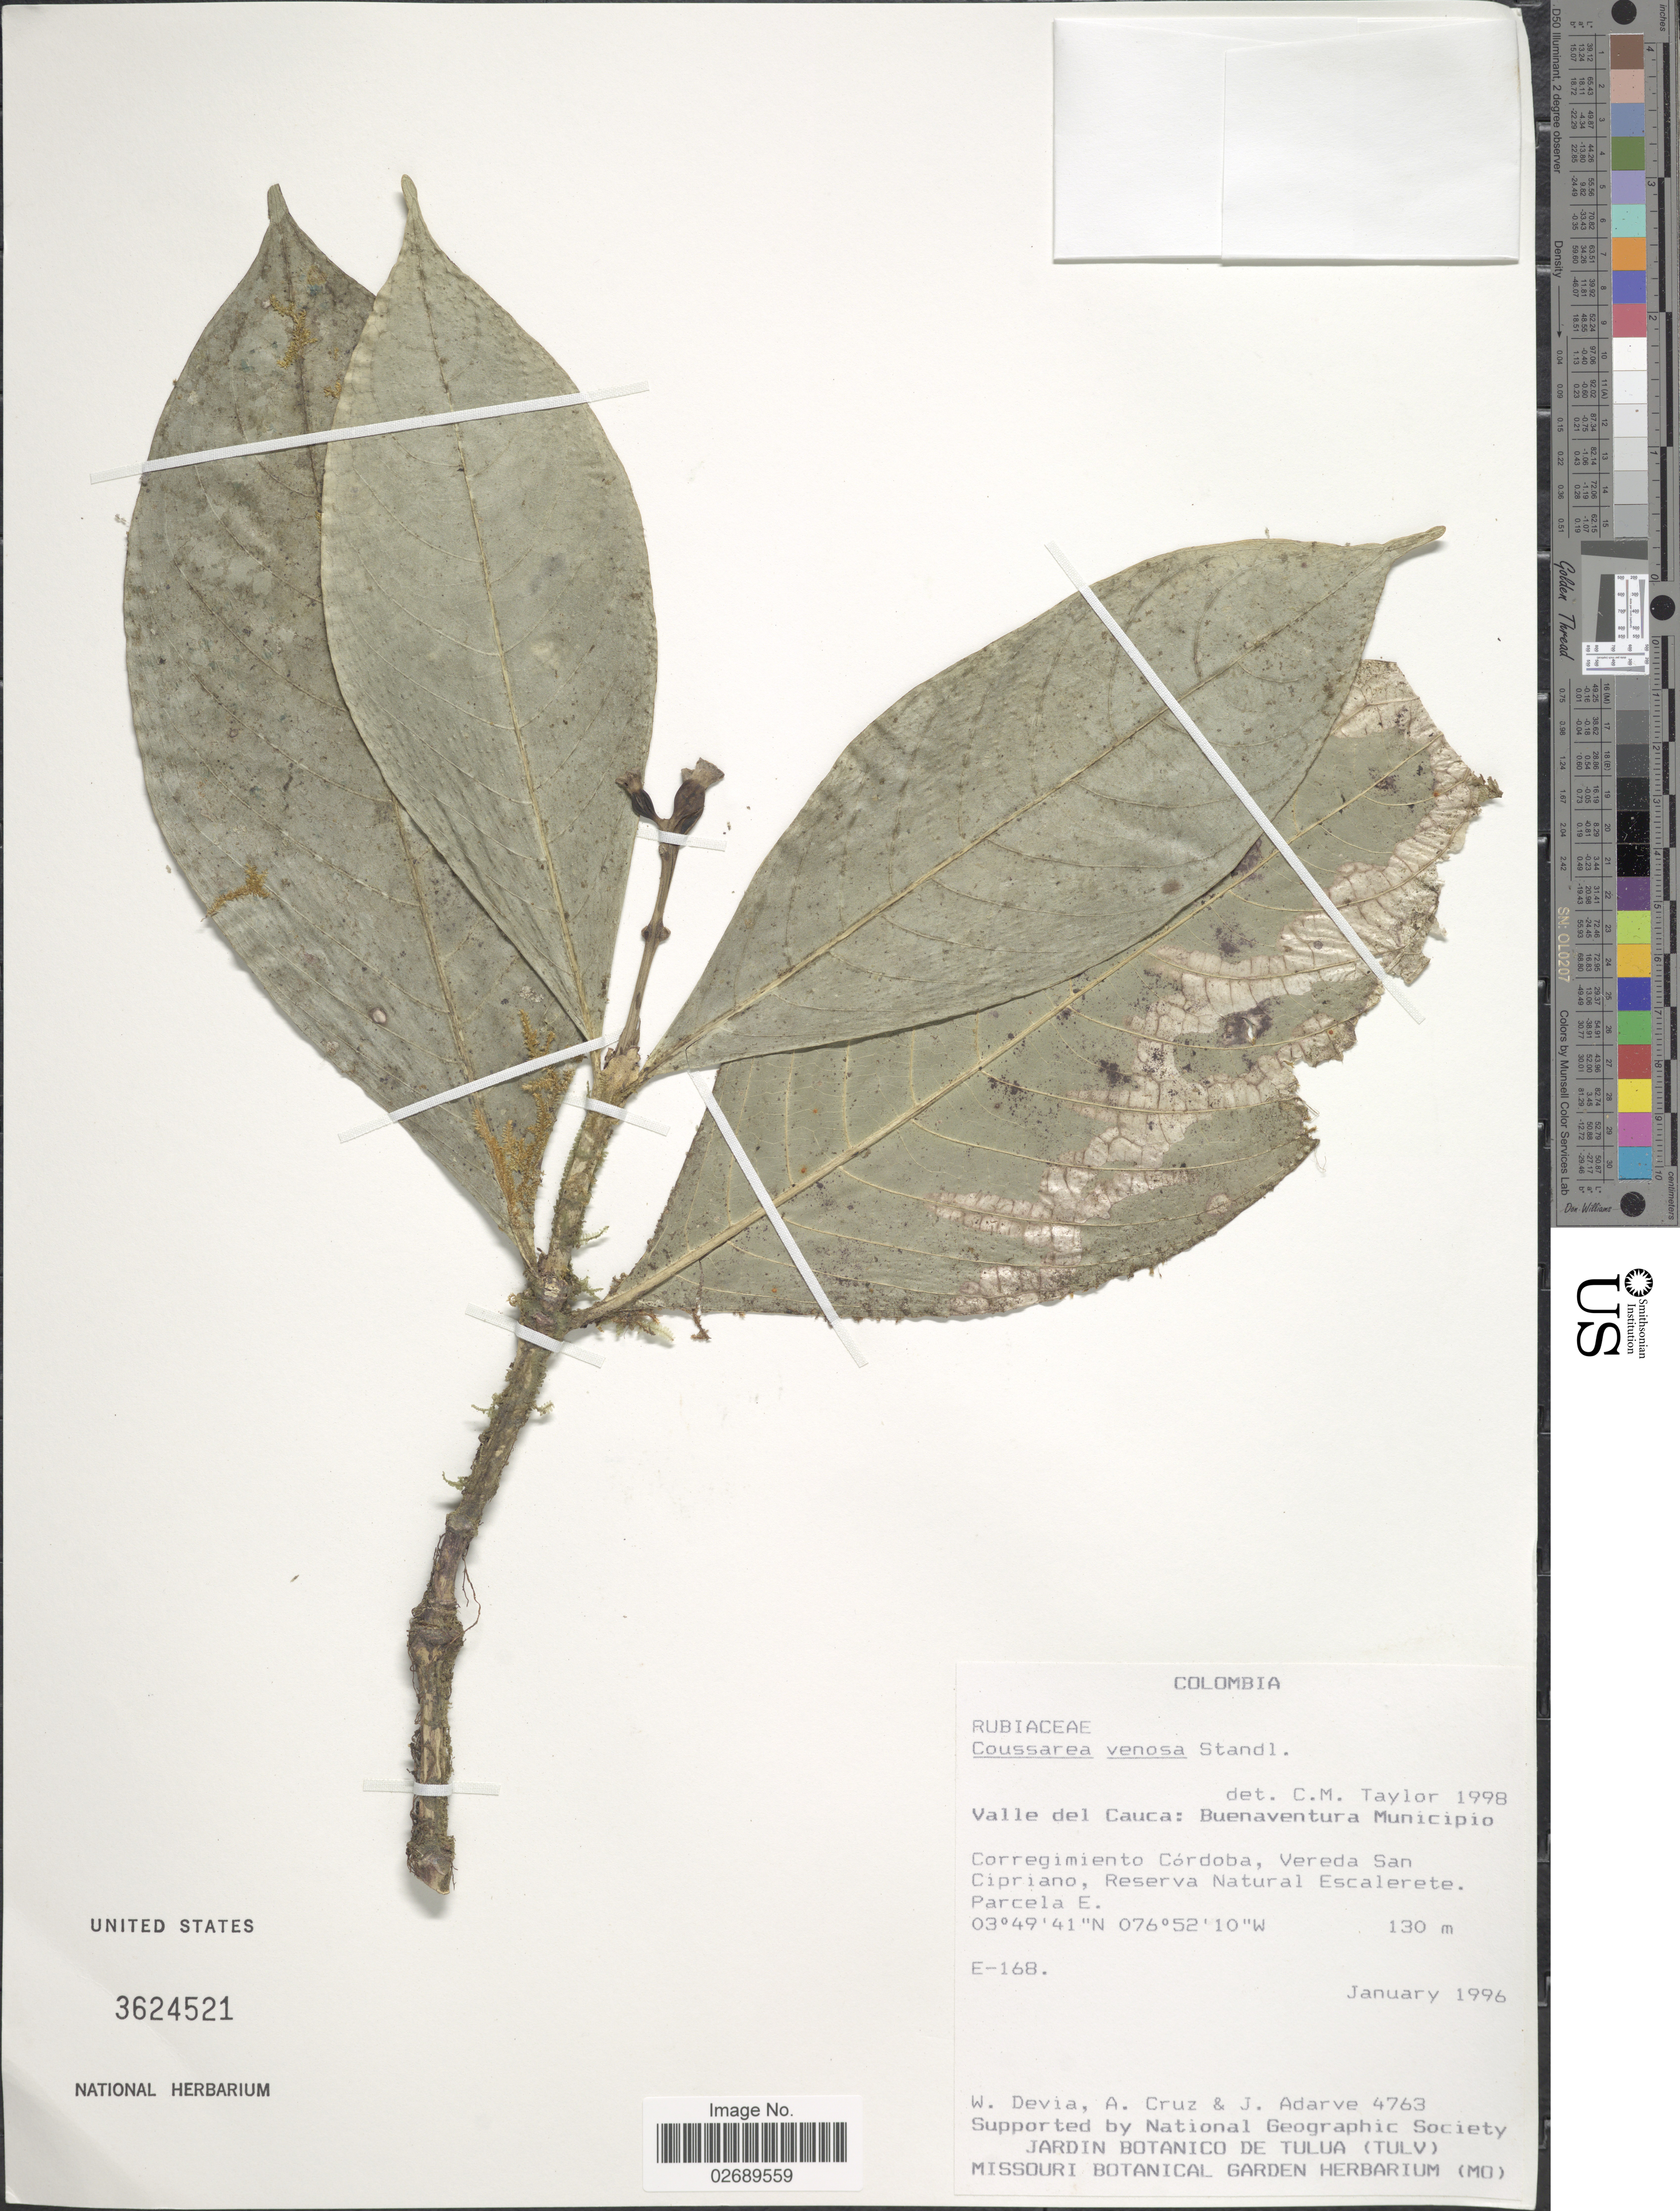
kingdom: Plantae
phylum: Tracheophyta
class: Magnoliopsida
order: Gentianales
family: Rubiaceae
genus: Coussarea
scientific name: Coussarea venosa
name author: Standl.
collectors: W. Devia, A. Cruz & J. B. Adarve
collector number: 4763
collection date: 1996-01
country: Colombia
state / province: Valle del Cauca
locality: Buenaventura Municipio. Corregimiento Cordoba, Vereda San Cipriano, Reserva Natural Escalerete. Parcela E.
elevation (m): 130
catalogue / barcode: US 3624521